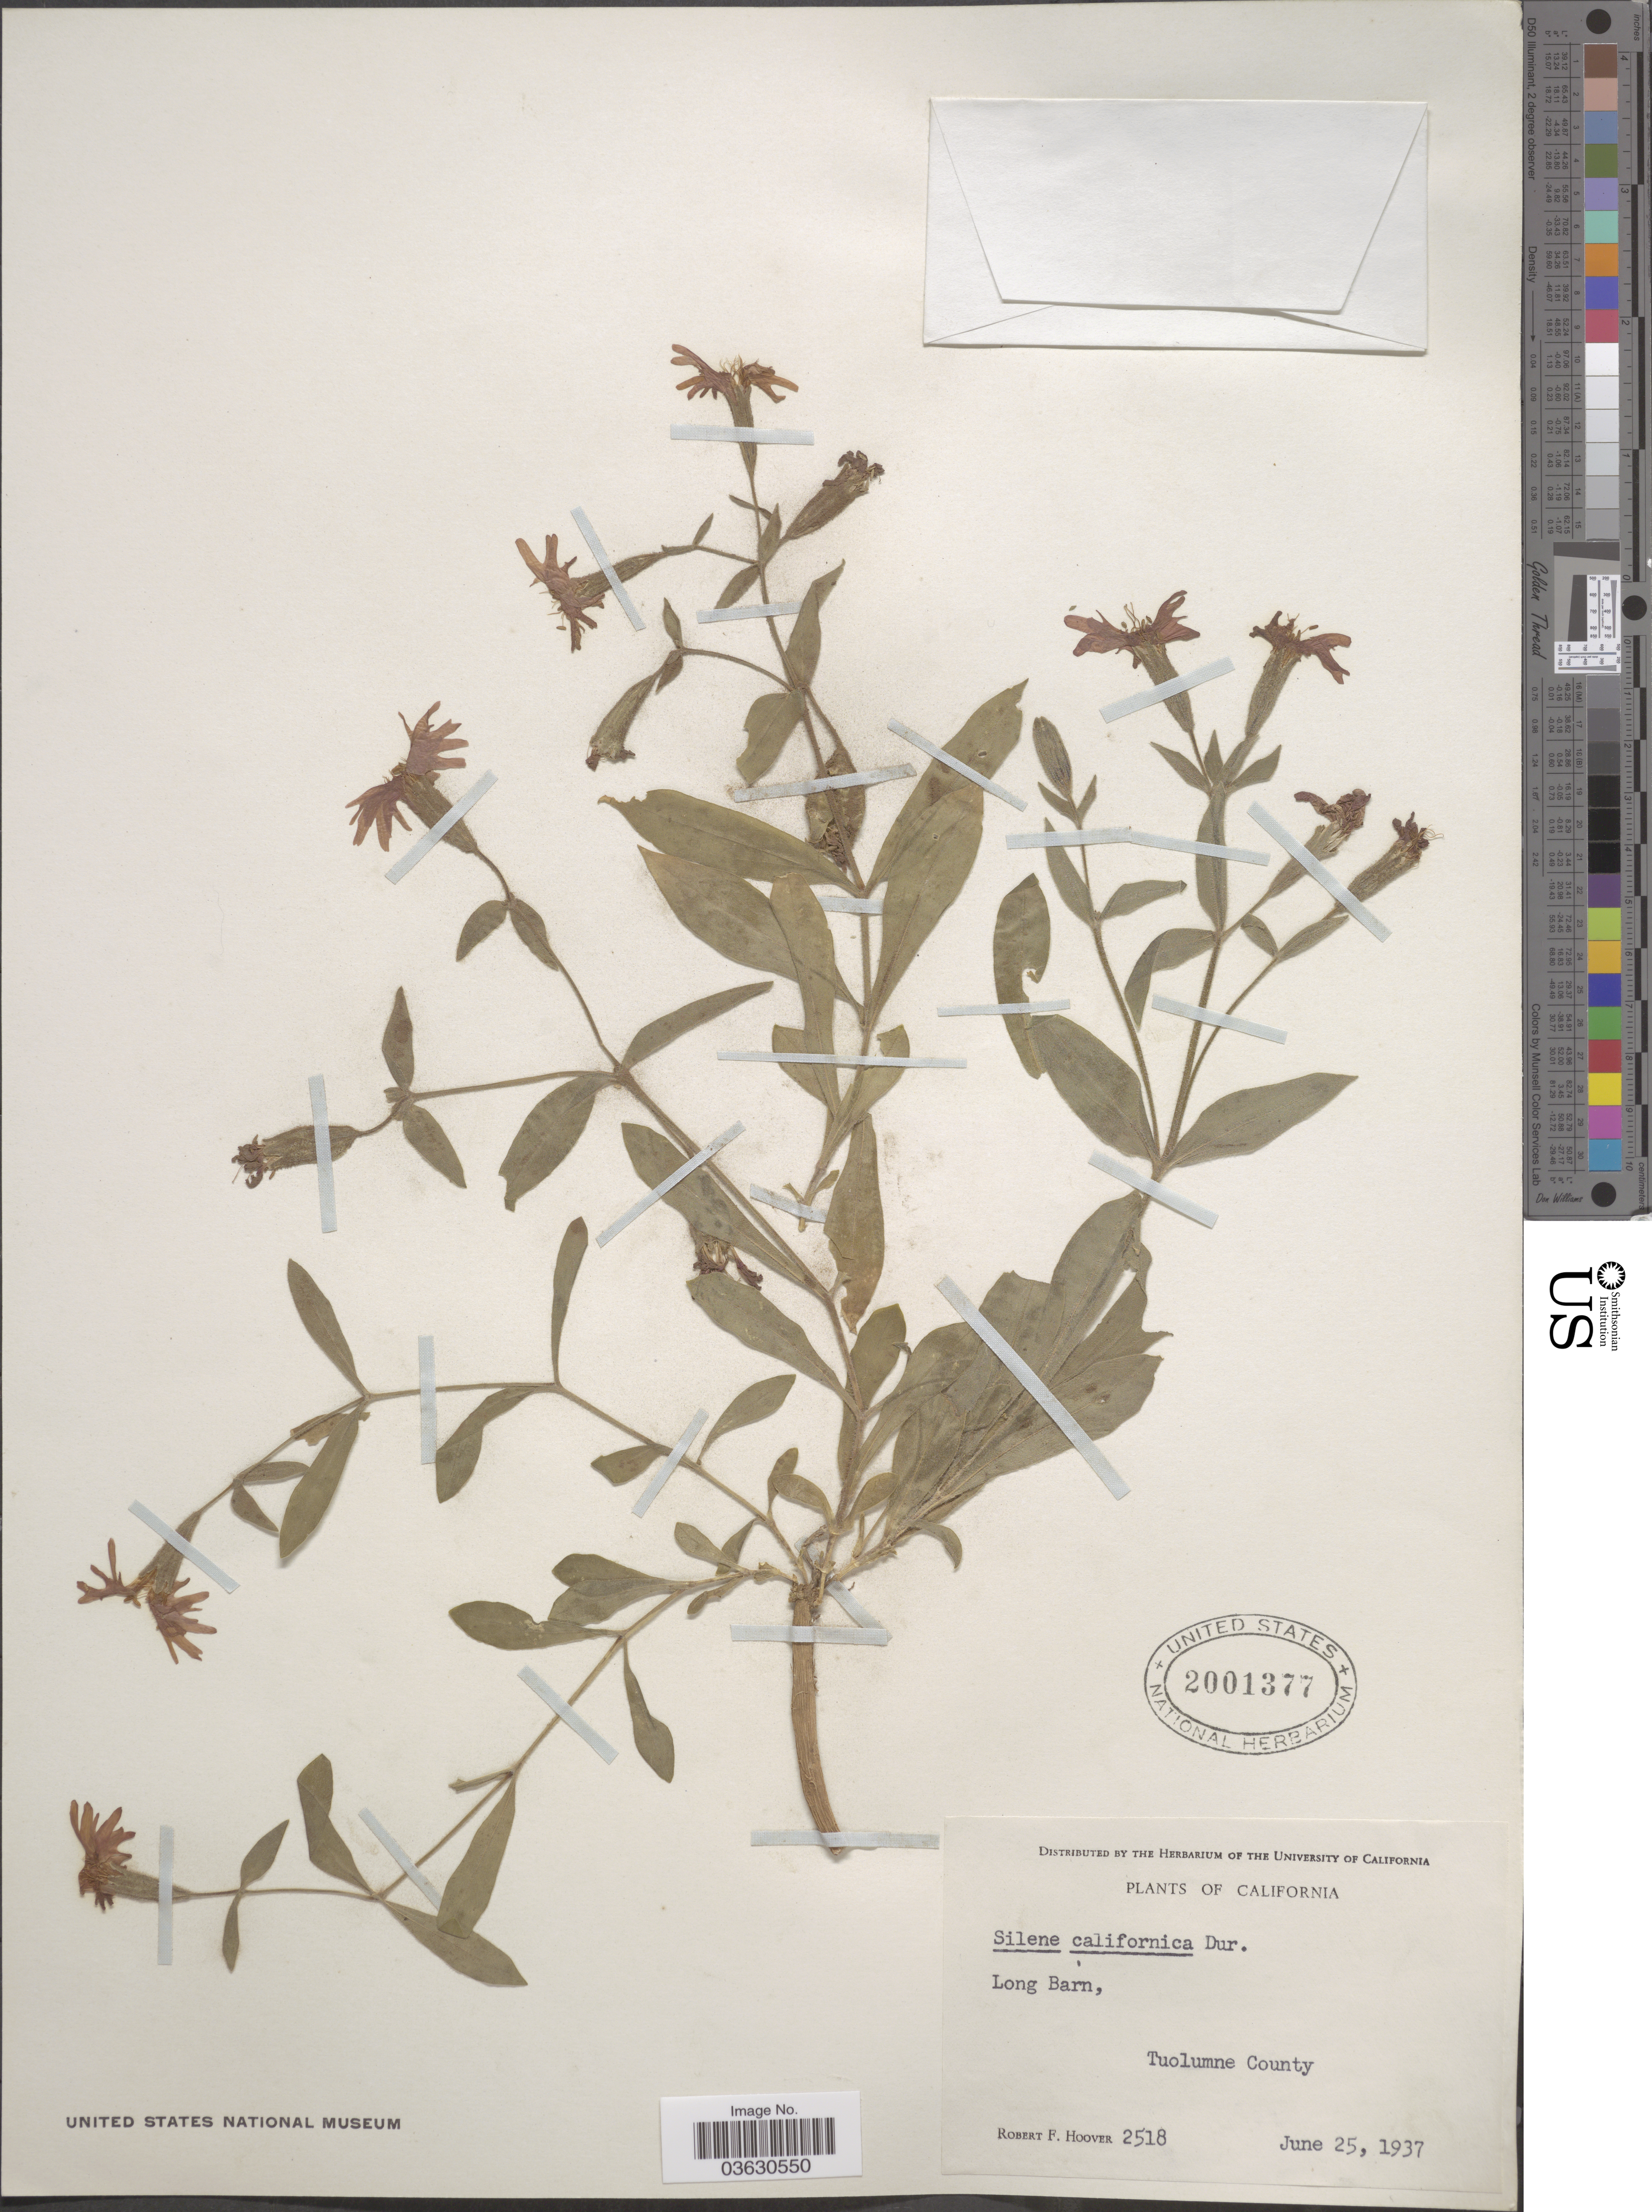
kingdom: Plantae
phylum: Tracheophyta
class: Magnoliopsida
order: Caryophyllales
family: Caryophyllaceae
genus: Silene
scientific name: Silene californica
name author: Durand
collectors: R. F. Hoover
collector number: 2518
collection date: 1937-06-25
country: United States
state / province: California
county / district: Tuolumne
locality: Long Barn, Tuolumne County.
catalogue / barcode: US 2001377